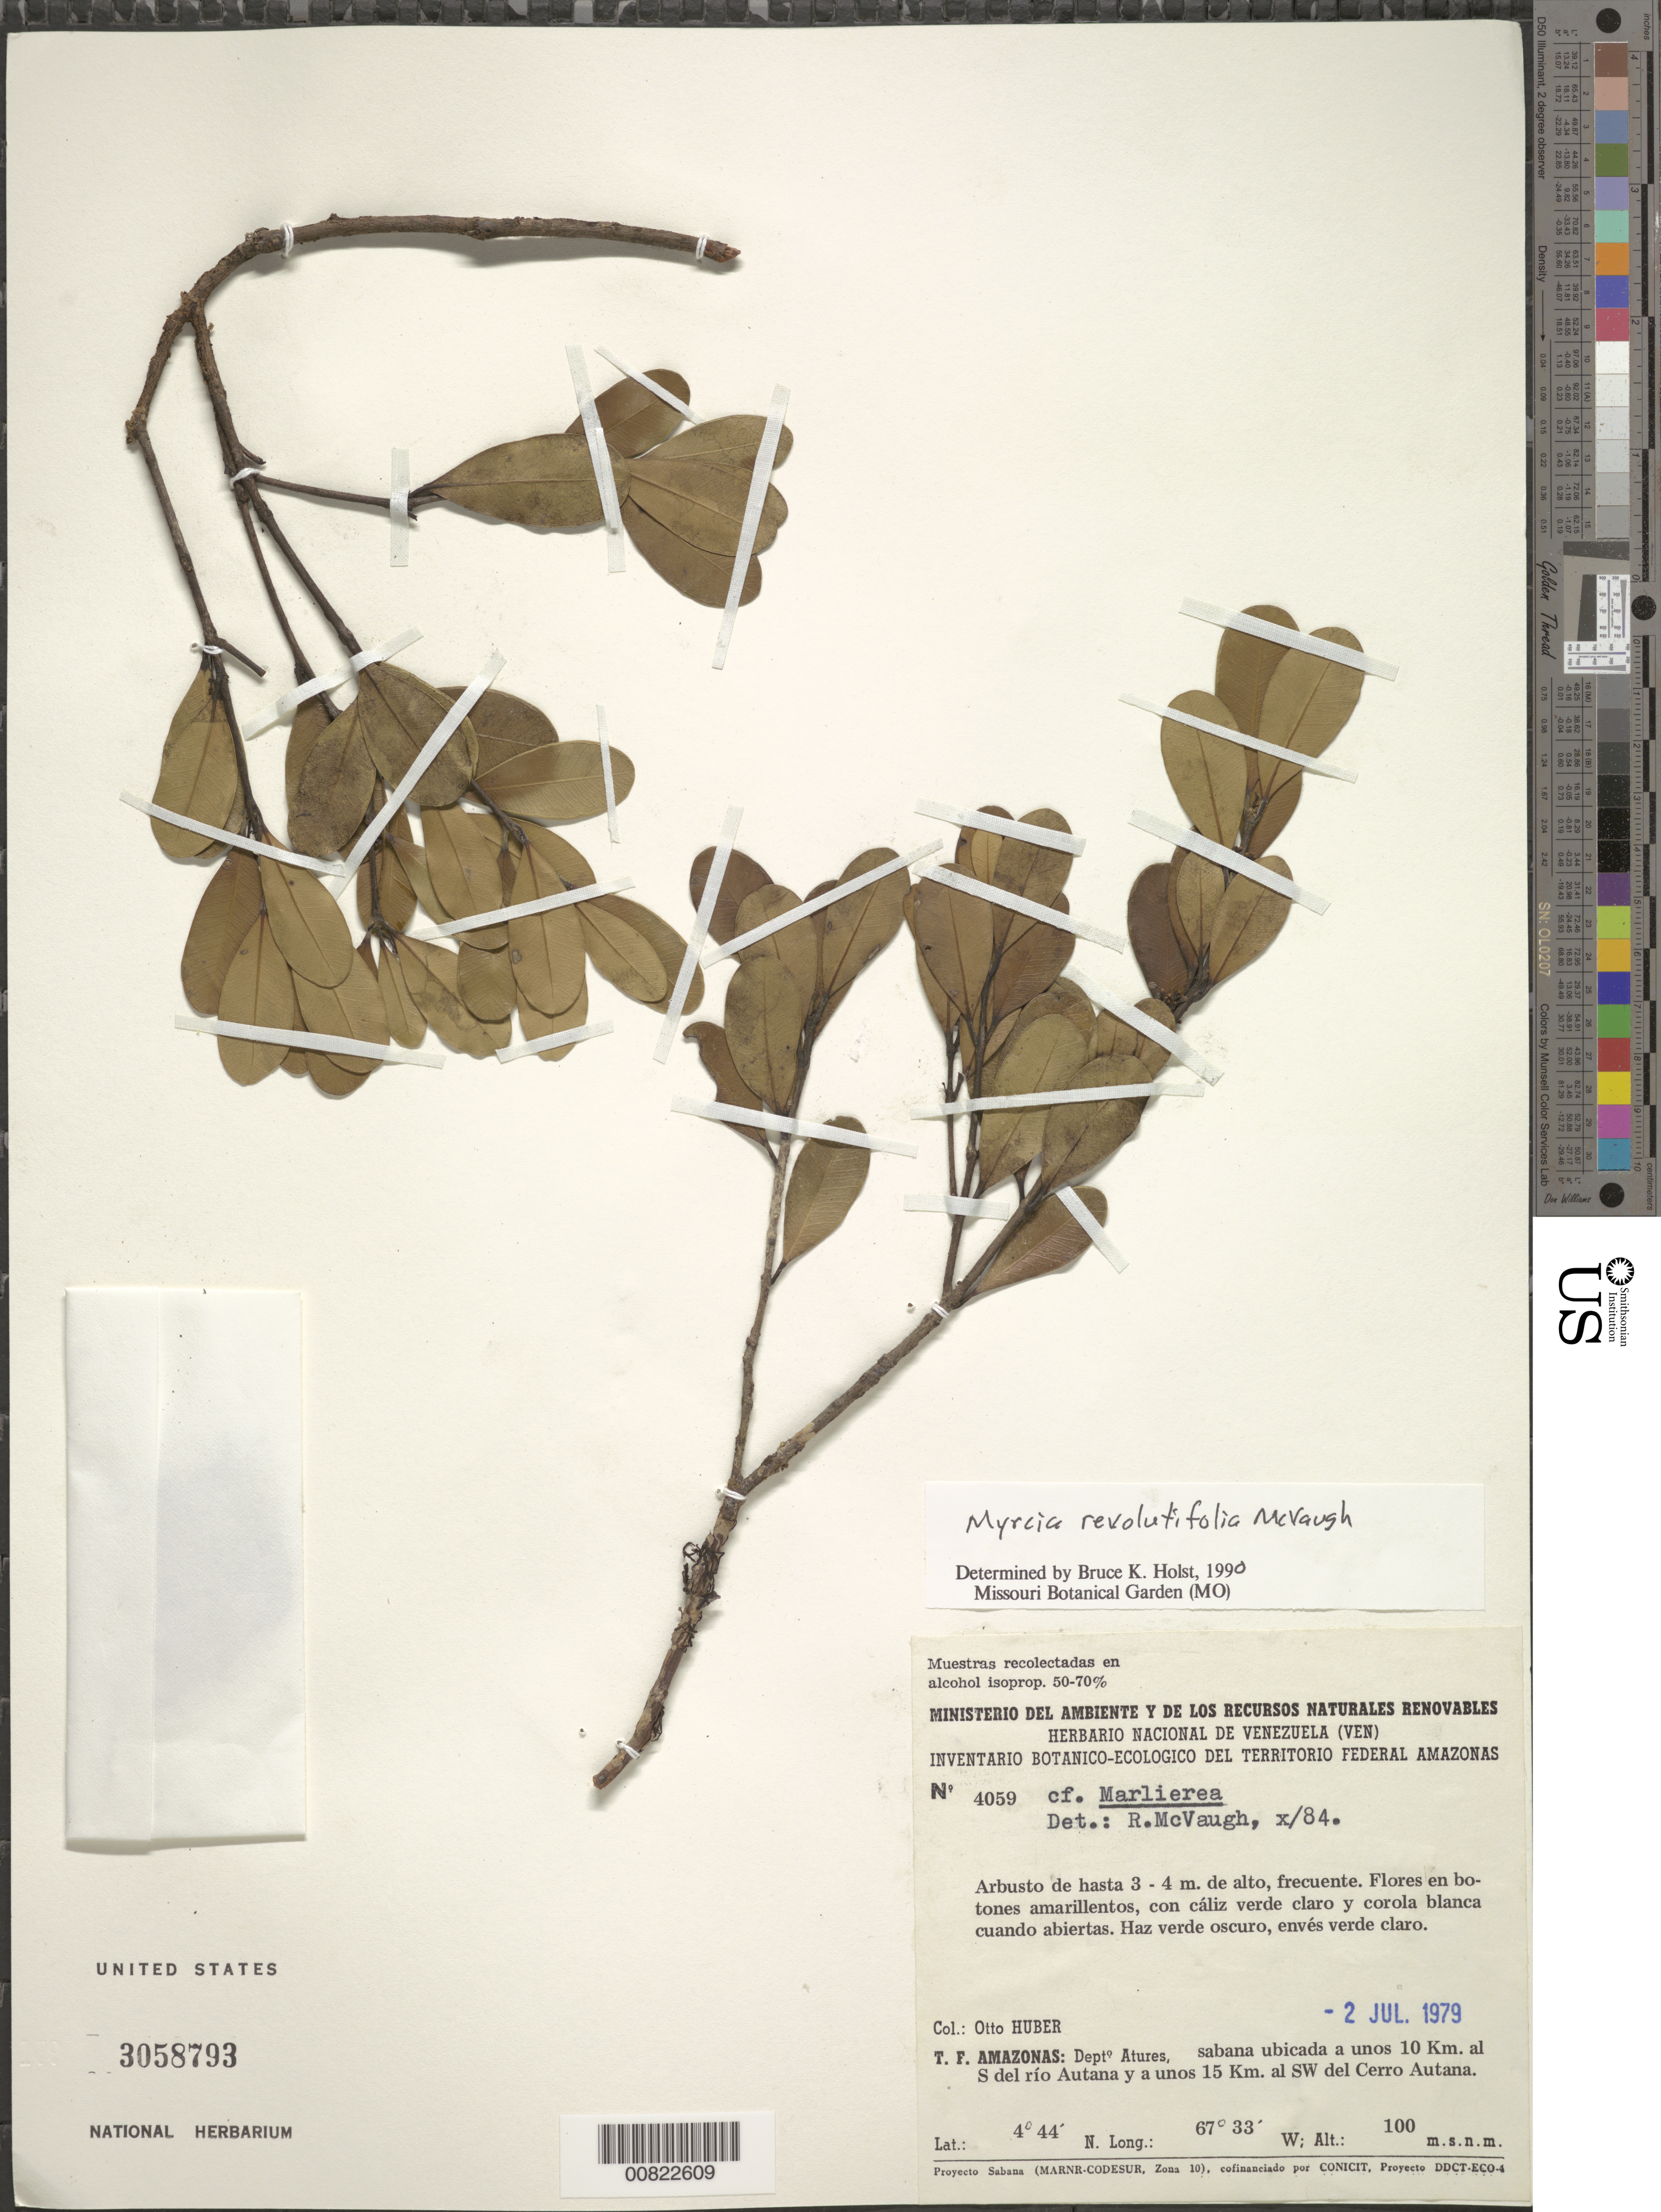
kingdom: Plantae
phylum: Tracheophyta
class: Magnoliopsida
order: Myrtales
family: Myrtaceae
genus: Myrcia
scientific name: Myrcia revolutifolia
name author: McVaugh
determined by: Holst, Bruce K.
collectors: O. Huber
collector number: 4059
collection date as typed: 2-Jul-79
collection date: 1979-07-02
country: Venezuela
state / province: Amazonas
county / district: Atures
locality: Río Autana, 10 km al S, 15 km NW of Cerro Autana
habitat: Sabana ubicada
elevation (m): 100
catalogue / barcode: US 3058793